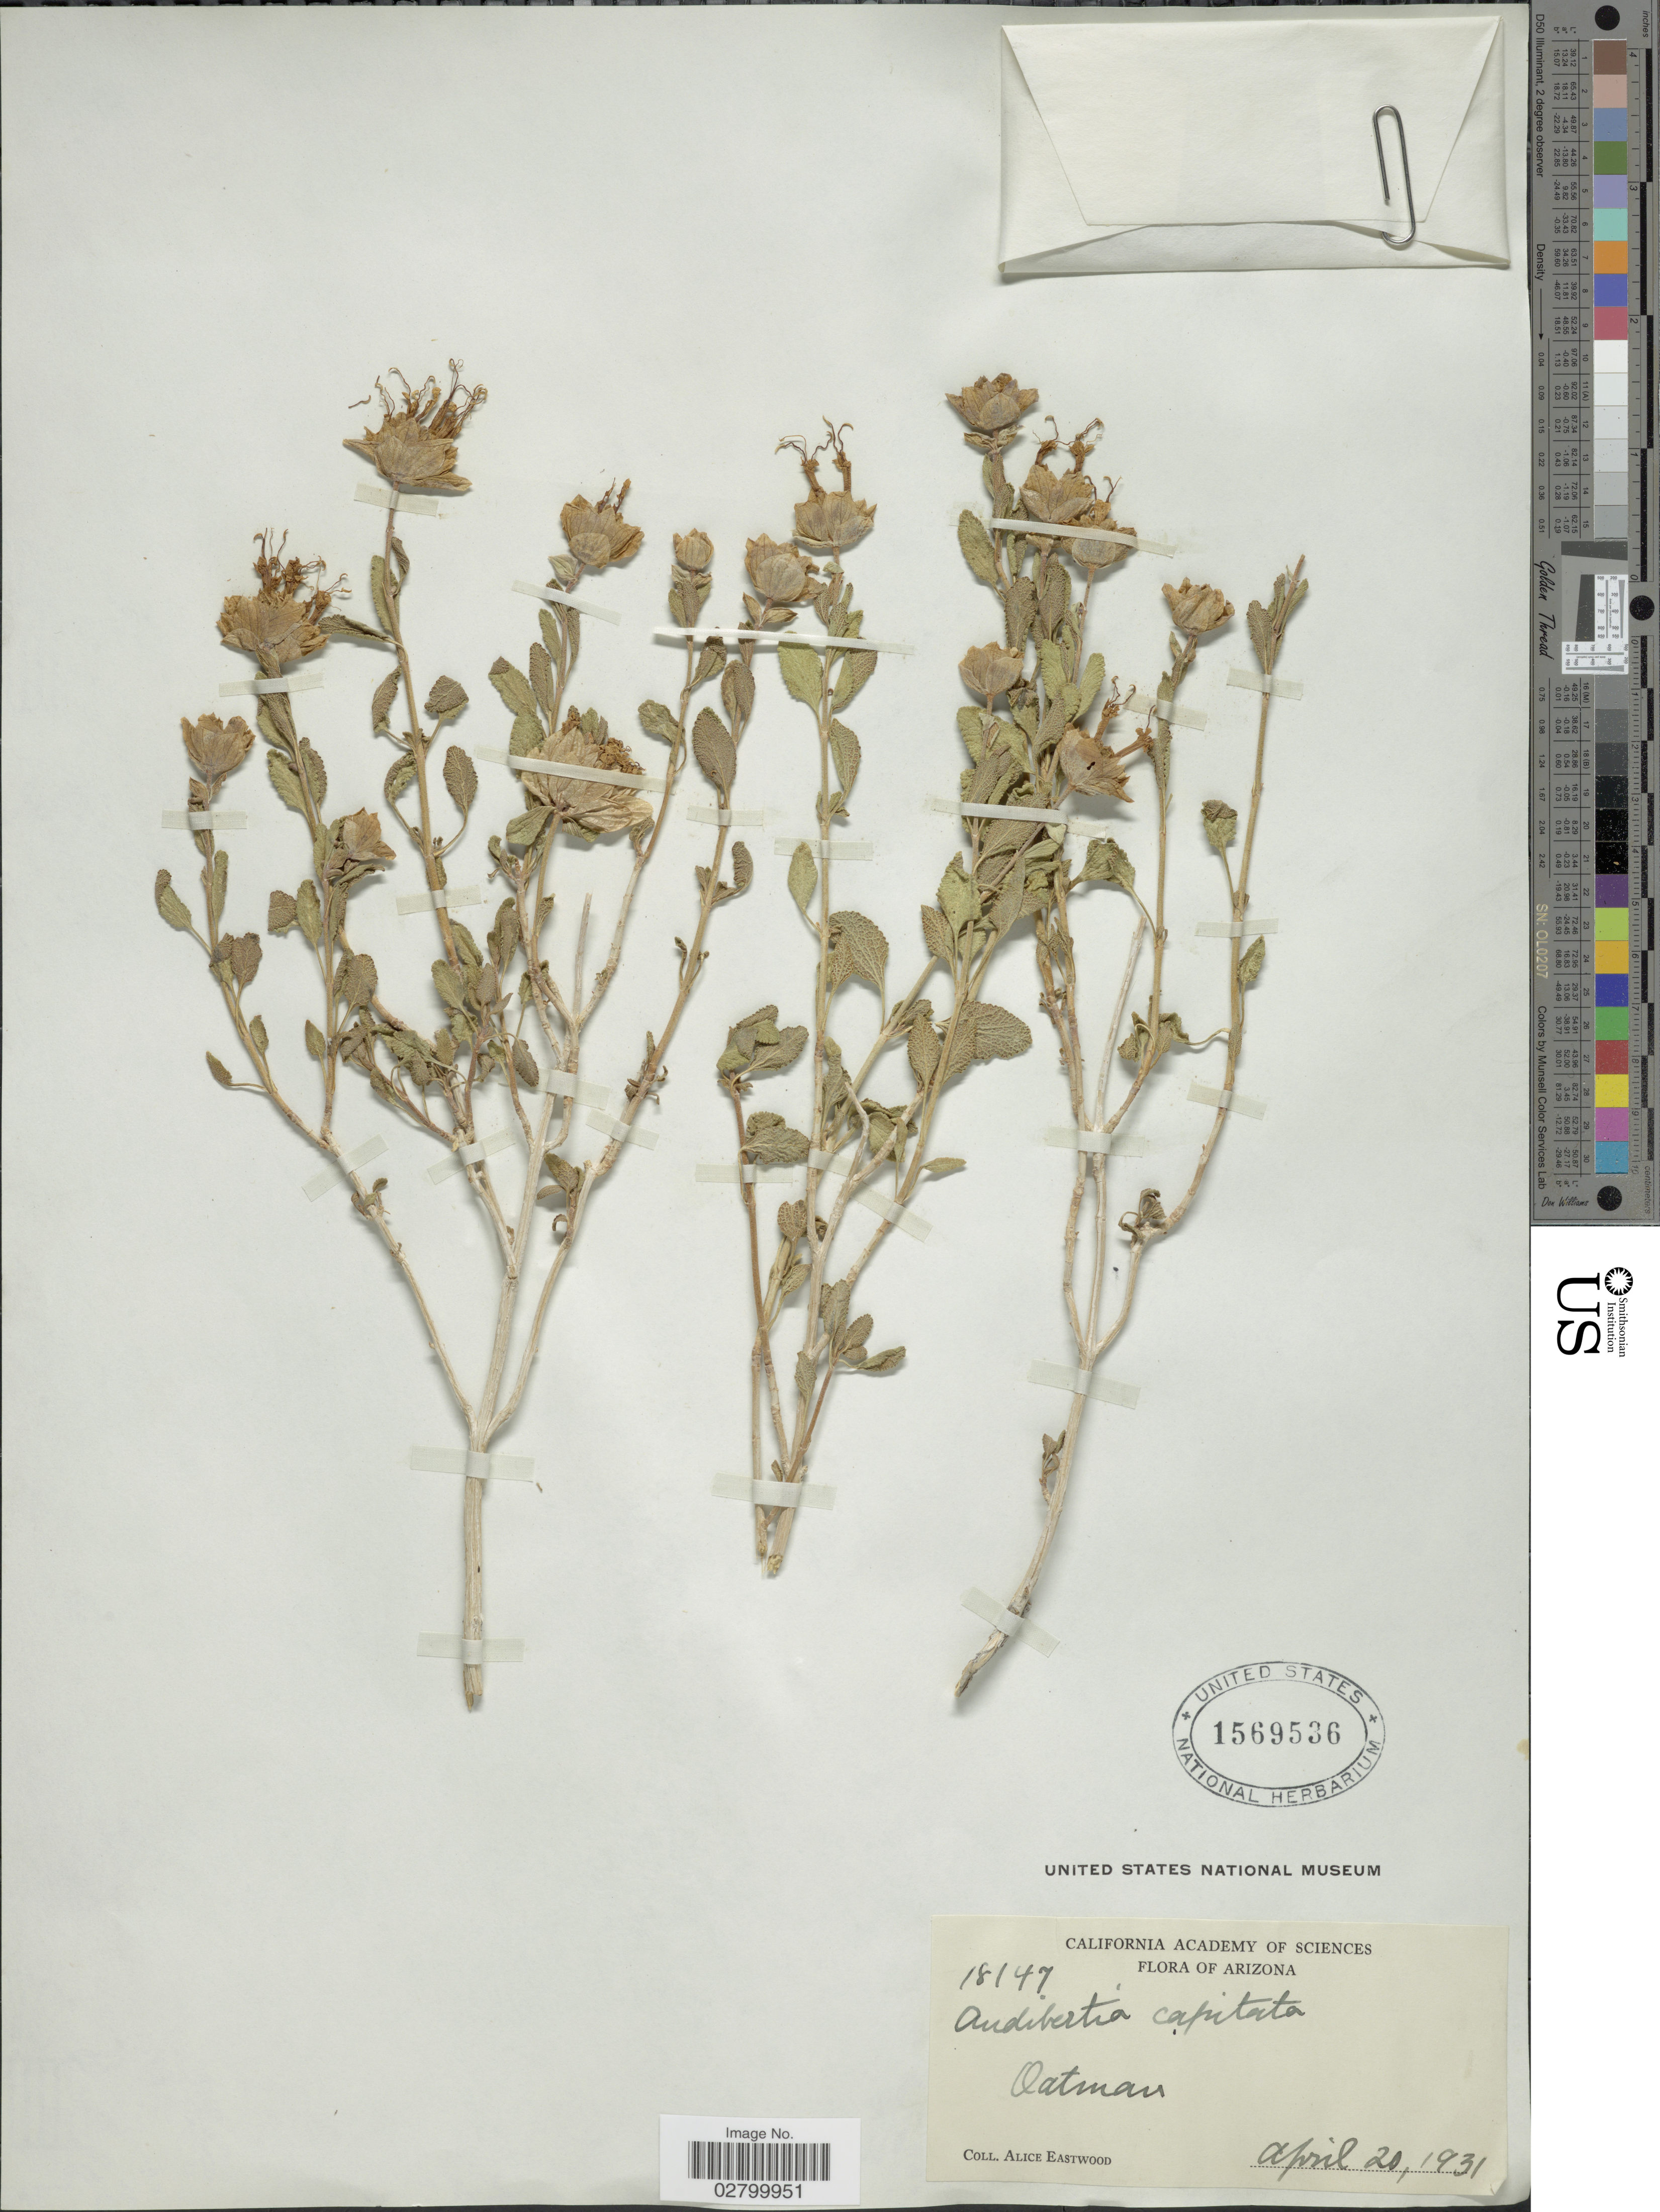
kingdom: Plantae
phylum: Tracheophyta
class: Magnoliopsida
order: Lamiales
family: Lamiaceae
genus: Salvia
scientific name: Salvia mohavensis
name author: Greene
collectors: A. Eastwood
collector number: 18147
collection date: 1931-04-20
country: United States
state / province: Arizona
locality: Oatman.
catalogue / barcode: US 1569536